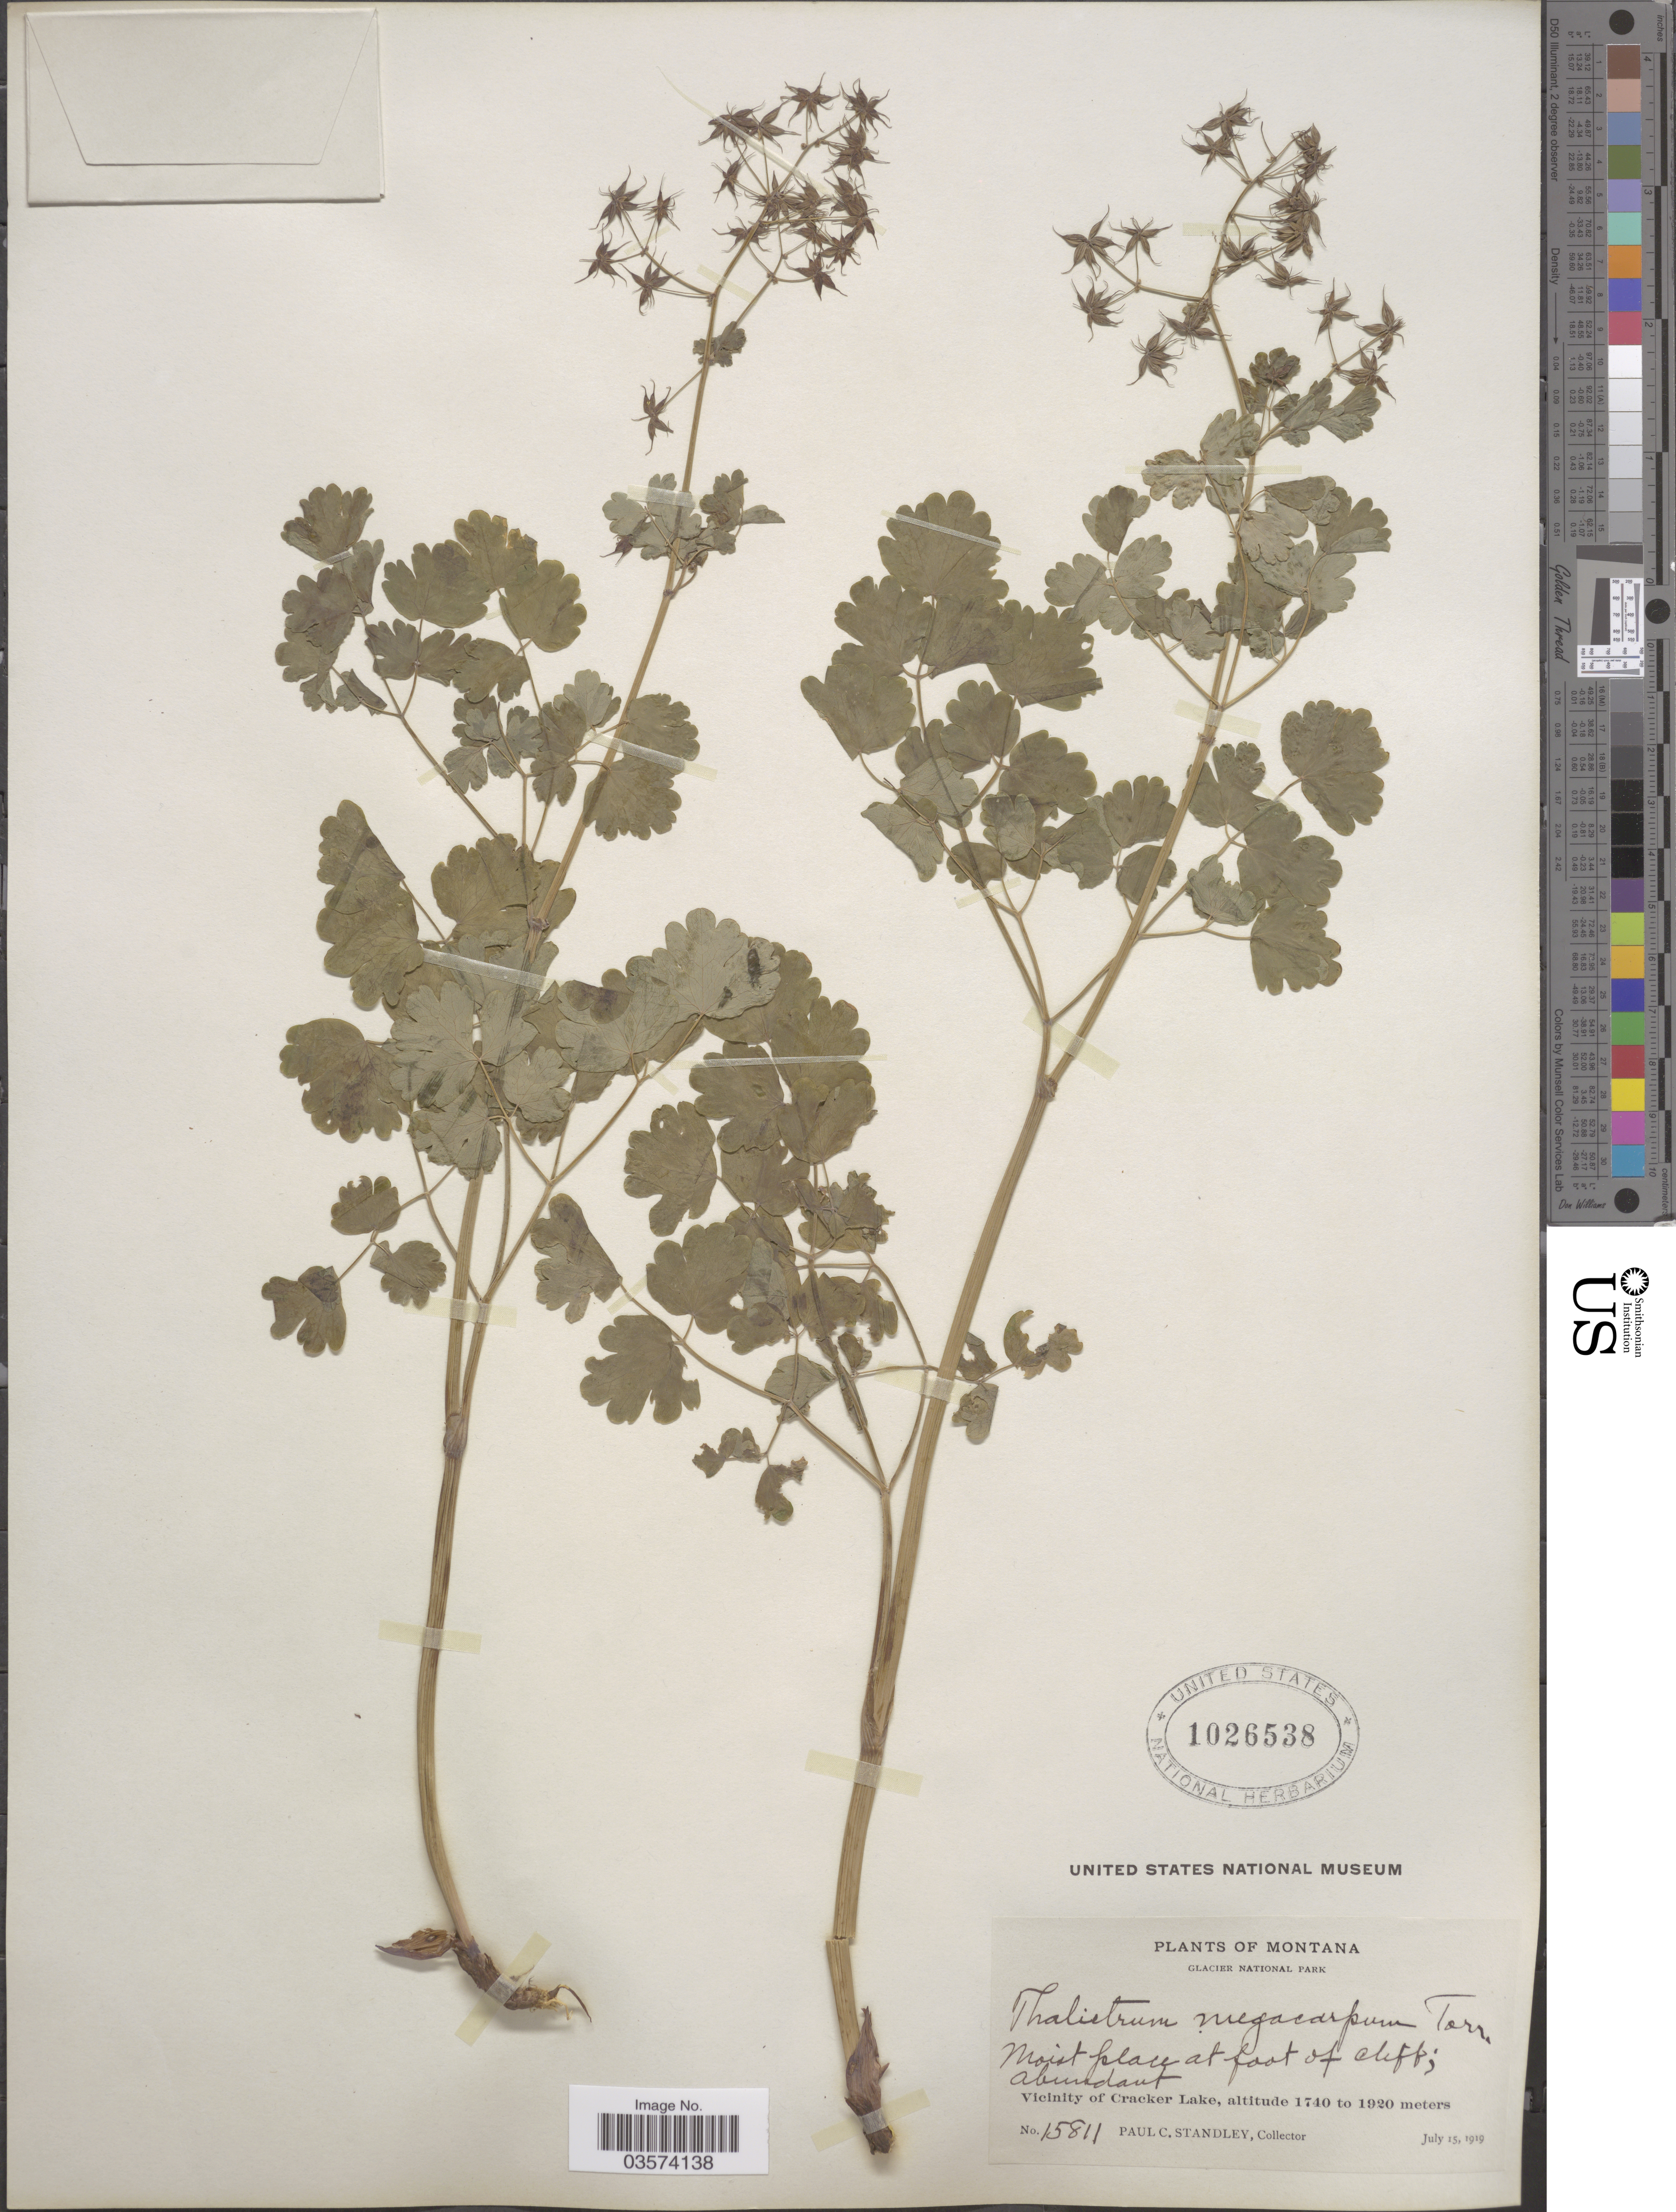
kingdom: Plantae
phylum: Tracheophyta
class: Magnoliopsida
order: Ranunculales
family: Ranunculaceae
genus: Thalictrum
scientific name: Thalictrum occidentale var. palousense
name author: H. St. John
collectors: P. C. Standley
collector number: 15811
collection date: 1919-07-15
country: United States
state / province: Montana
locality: Glacier National Park. Vicinity of Cracker Lake.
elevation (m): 1740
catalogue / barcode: US 1026538